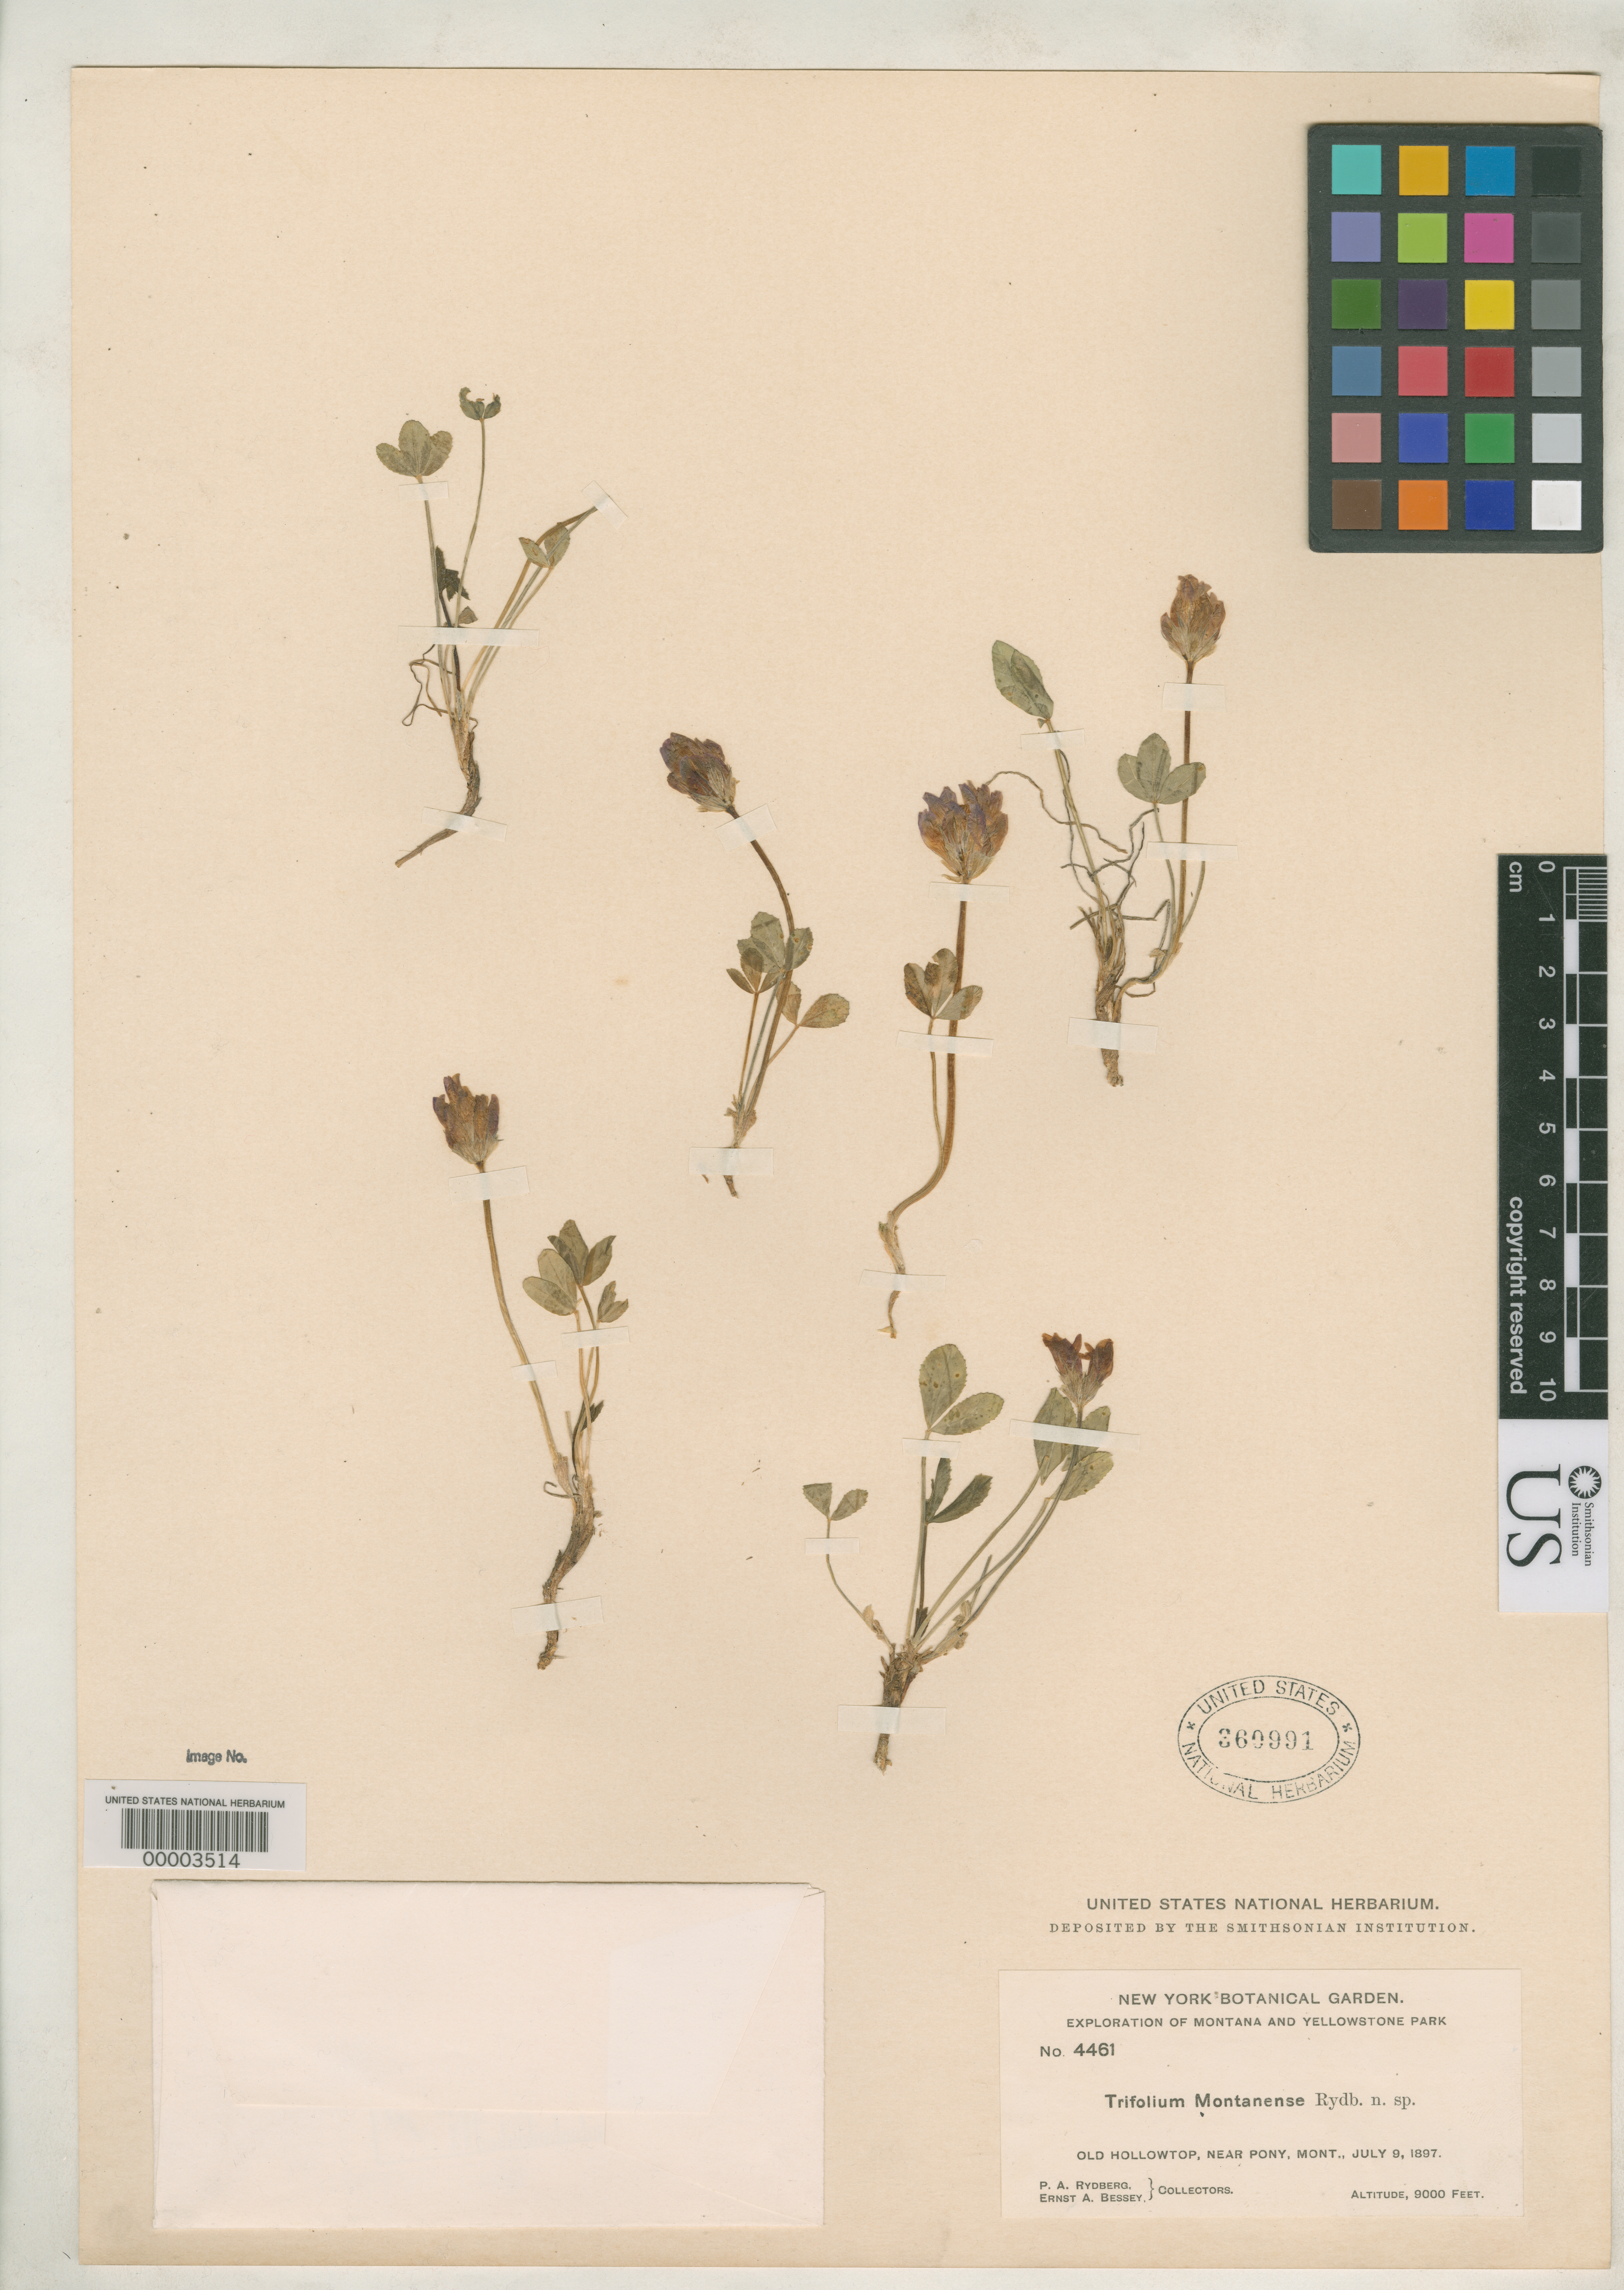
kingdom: Plantae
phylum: Tracheophyta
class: Magnoliopsida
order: Fabales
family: Fabaceae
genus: Trifolium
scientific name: Trifolium montanense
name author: Rydb.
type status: Isotype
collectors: P. A. Rydberg & E. Bessey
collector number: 4461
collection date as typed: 07 Jul 1897 and 09 Jul 1897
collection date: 1897-07-07,1897-07-09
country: United States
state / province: Montana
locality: Old Hollow Top, Pony Mts.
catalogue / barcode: US 360991